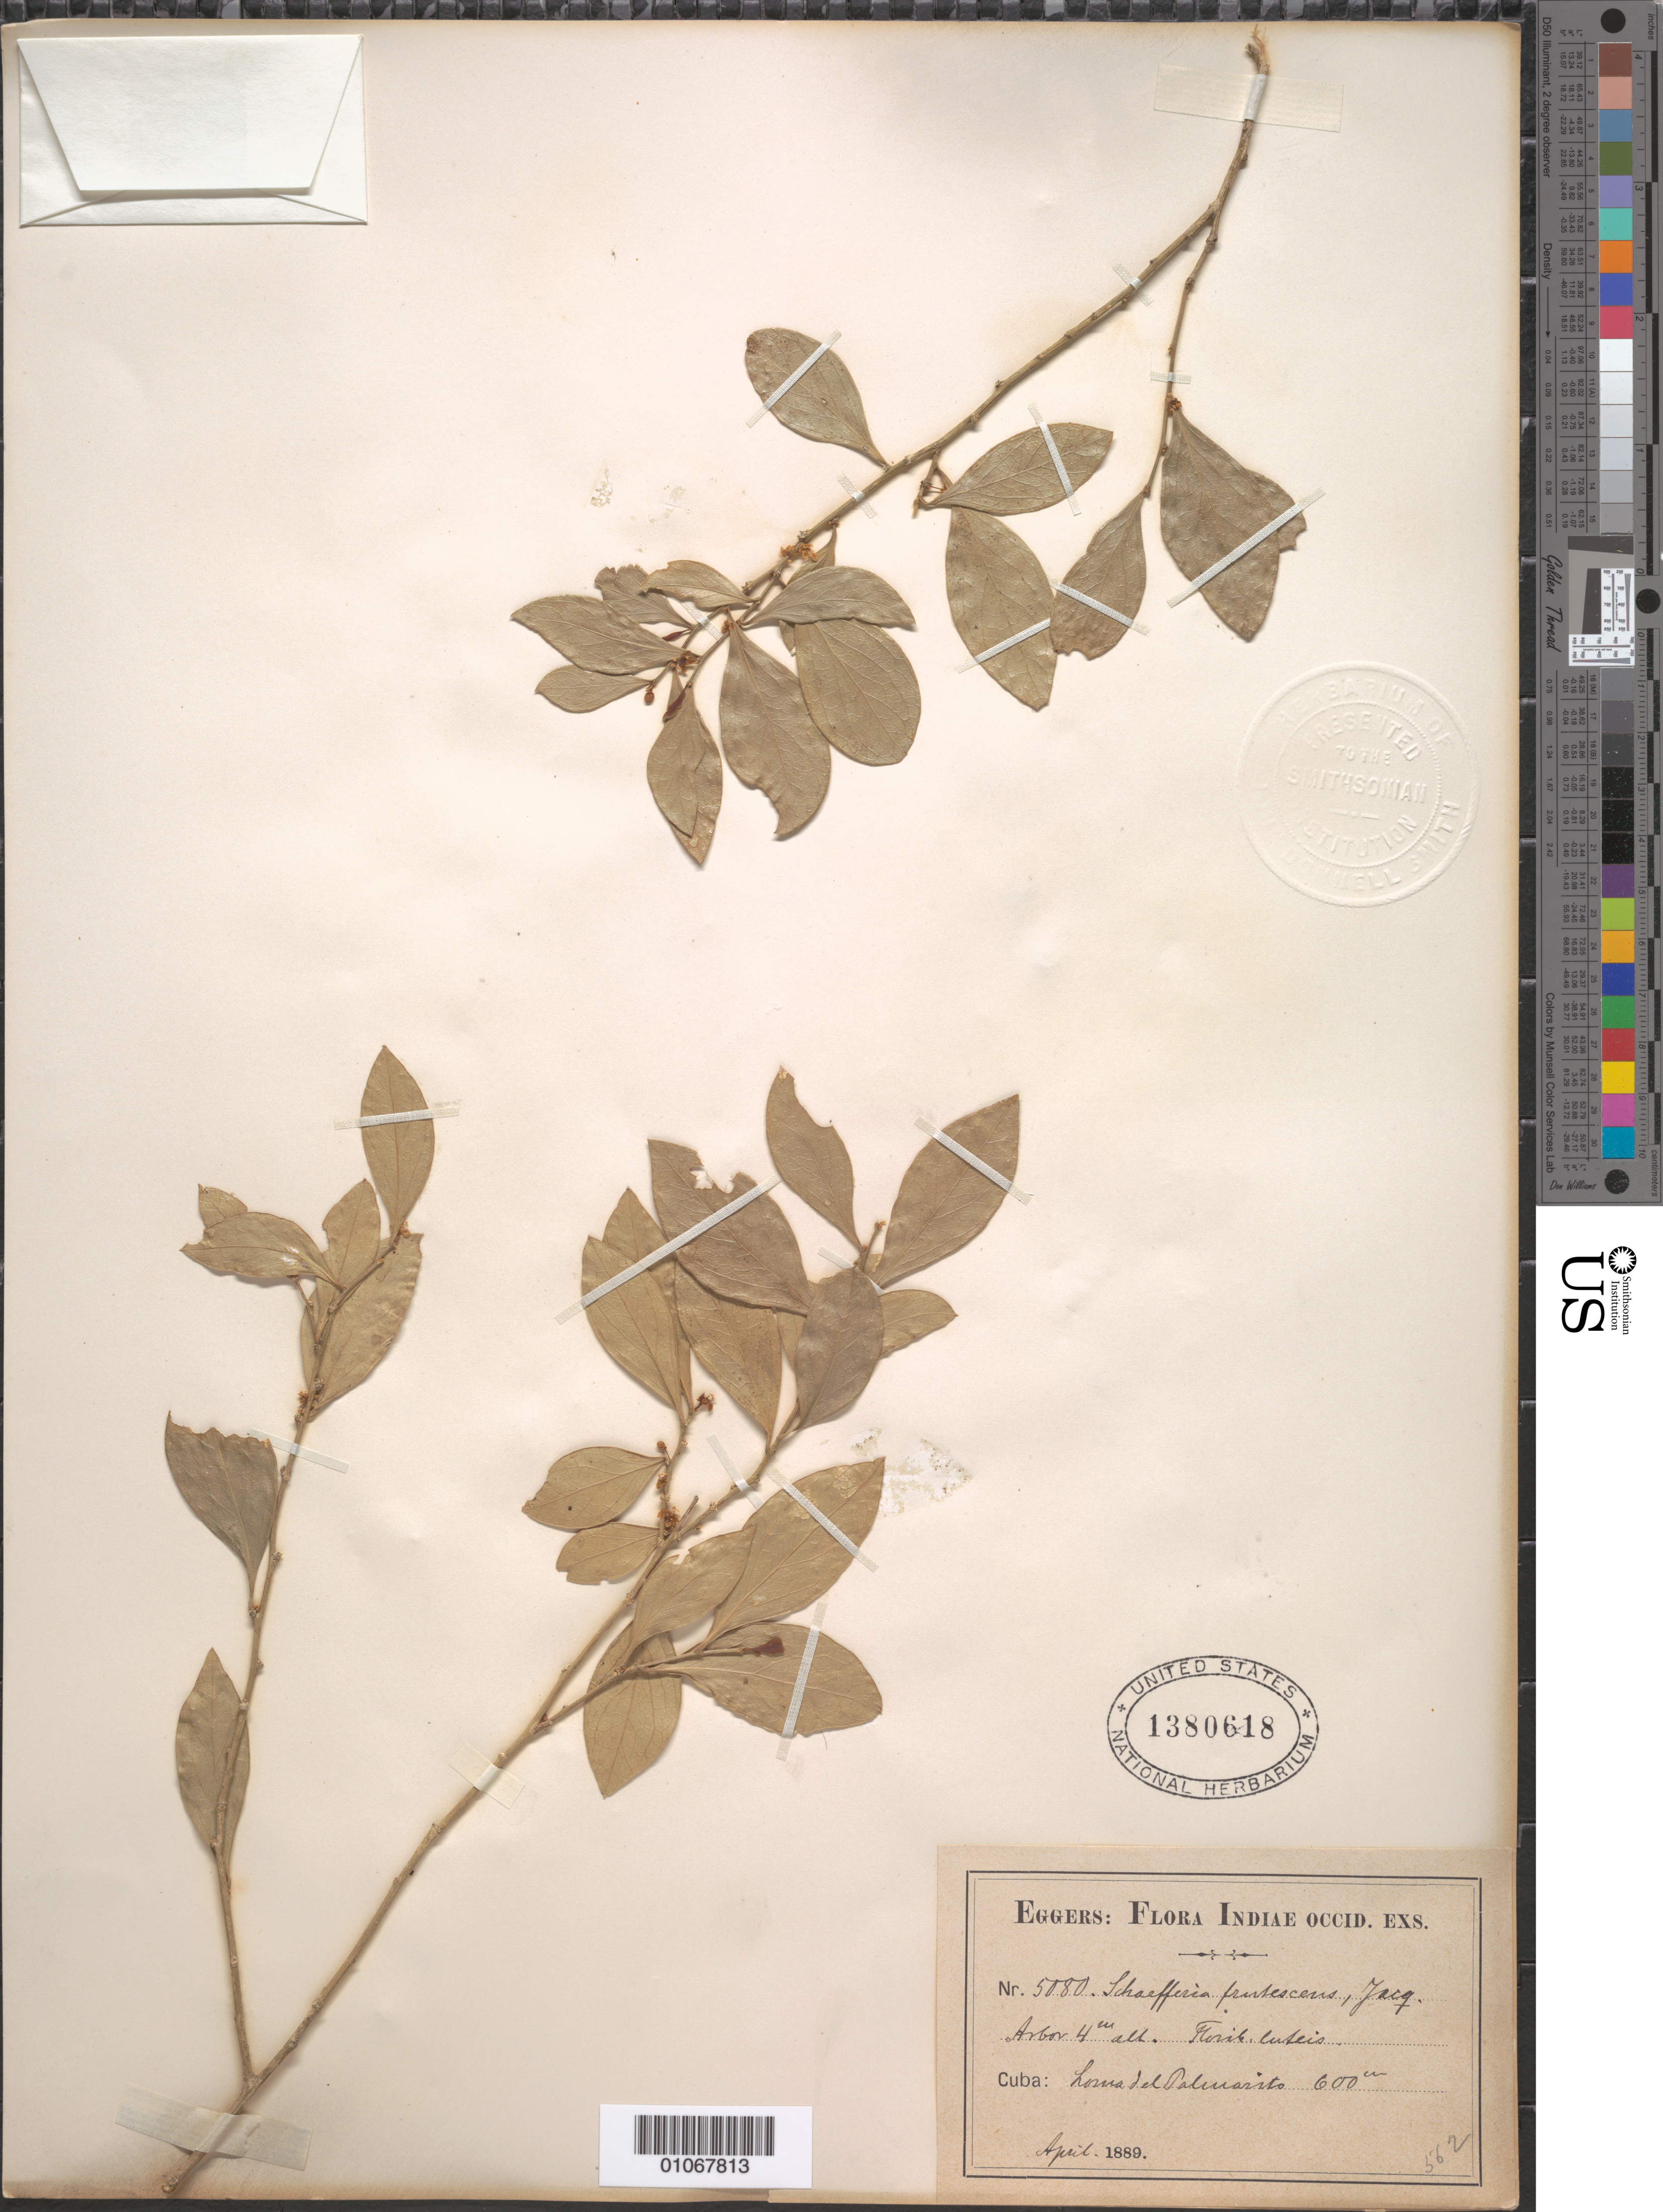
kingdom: Plantae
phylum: Tracheophyta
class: Magnoliopsida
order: Celastrales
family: Celastraceae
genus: Schaefferia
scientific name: Schaefferia frutescens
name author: Jacq.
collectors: H. F. A. von Eggers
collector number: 5080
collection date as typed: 01 Apr 1889 to 30 Apr 1889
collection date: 1889-04-01/1889-04-30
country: Cuba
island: Cuba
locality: Loma del Palomito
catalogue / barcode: US 1380618